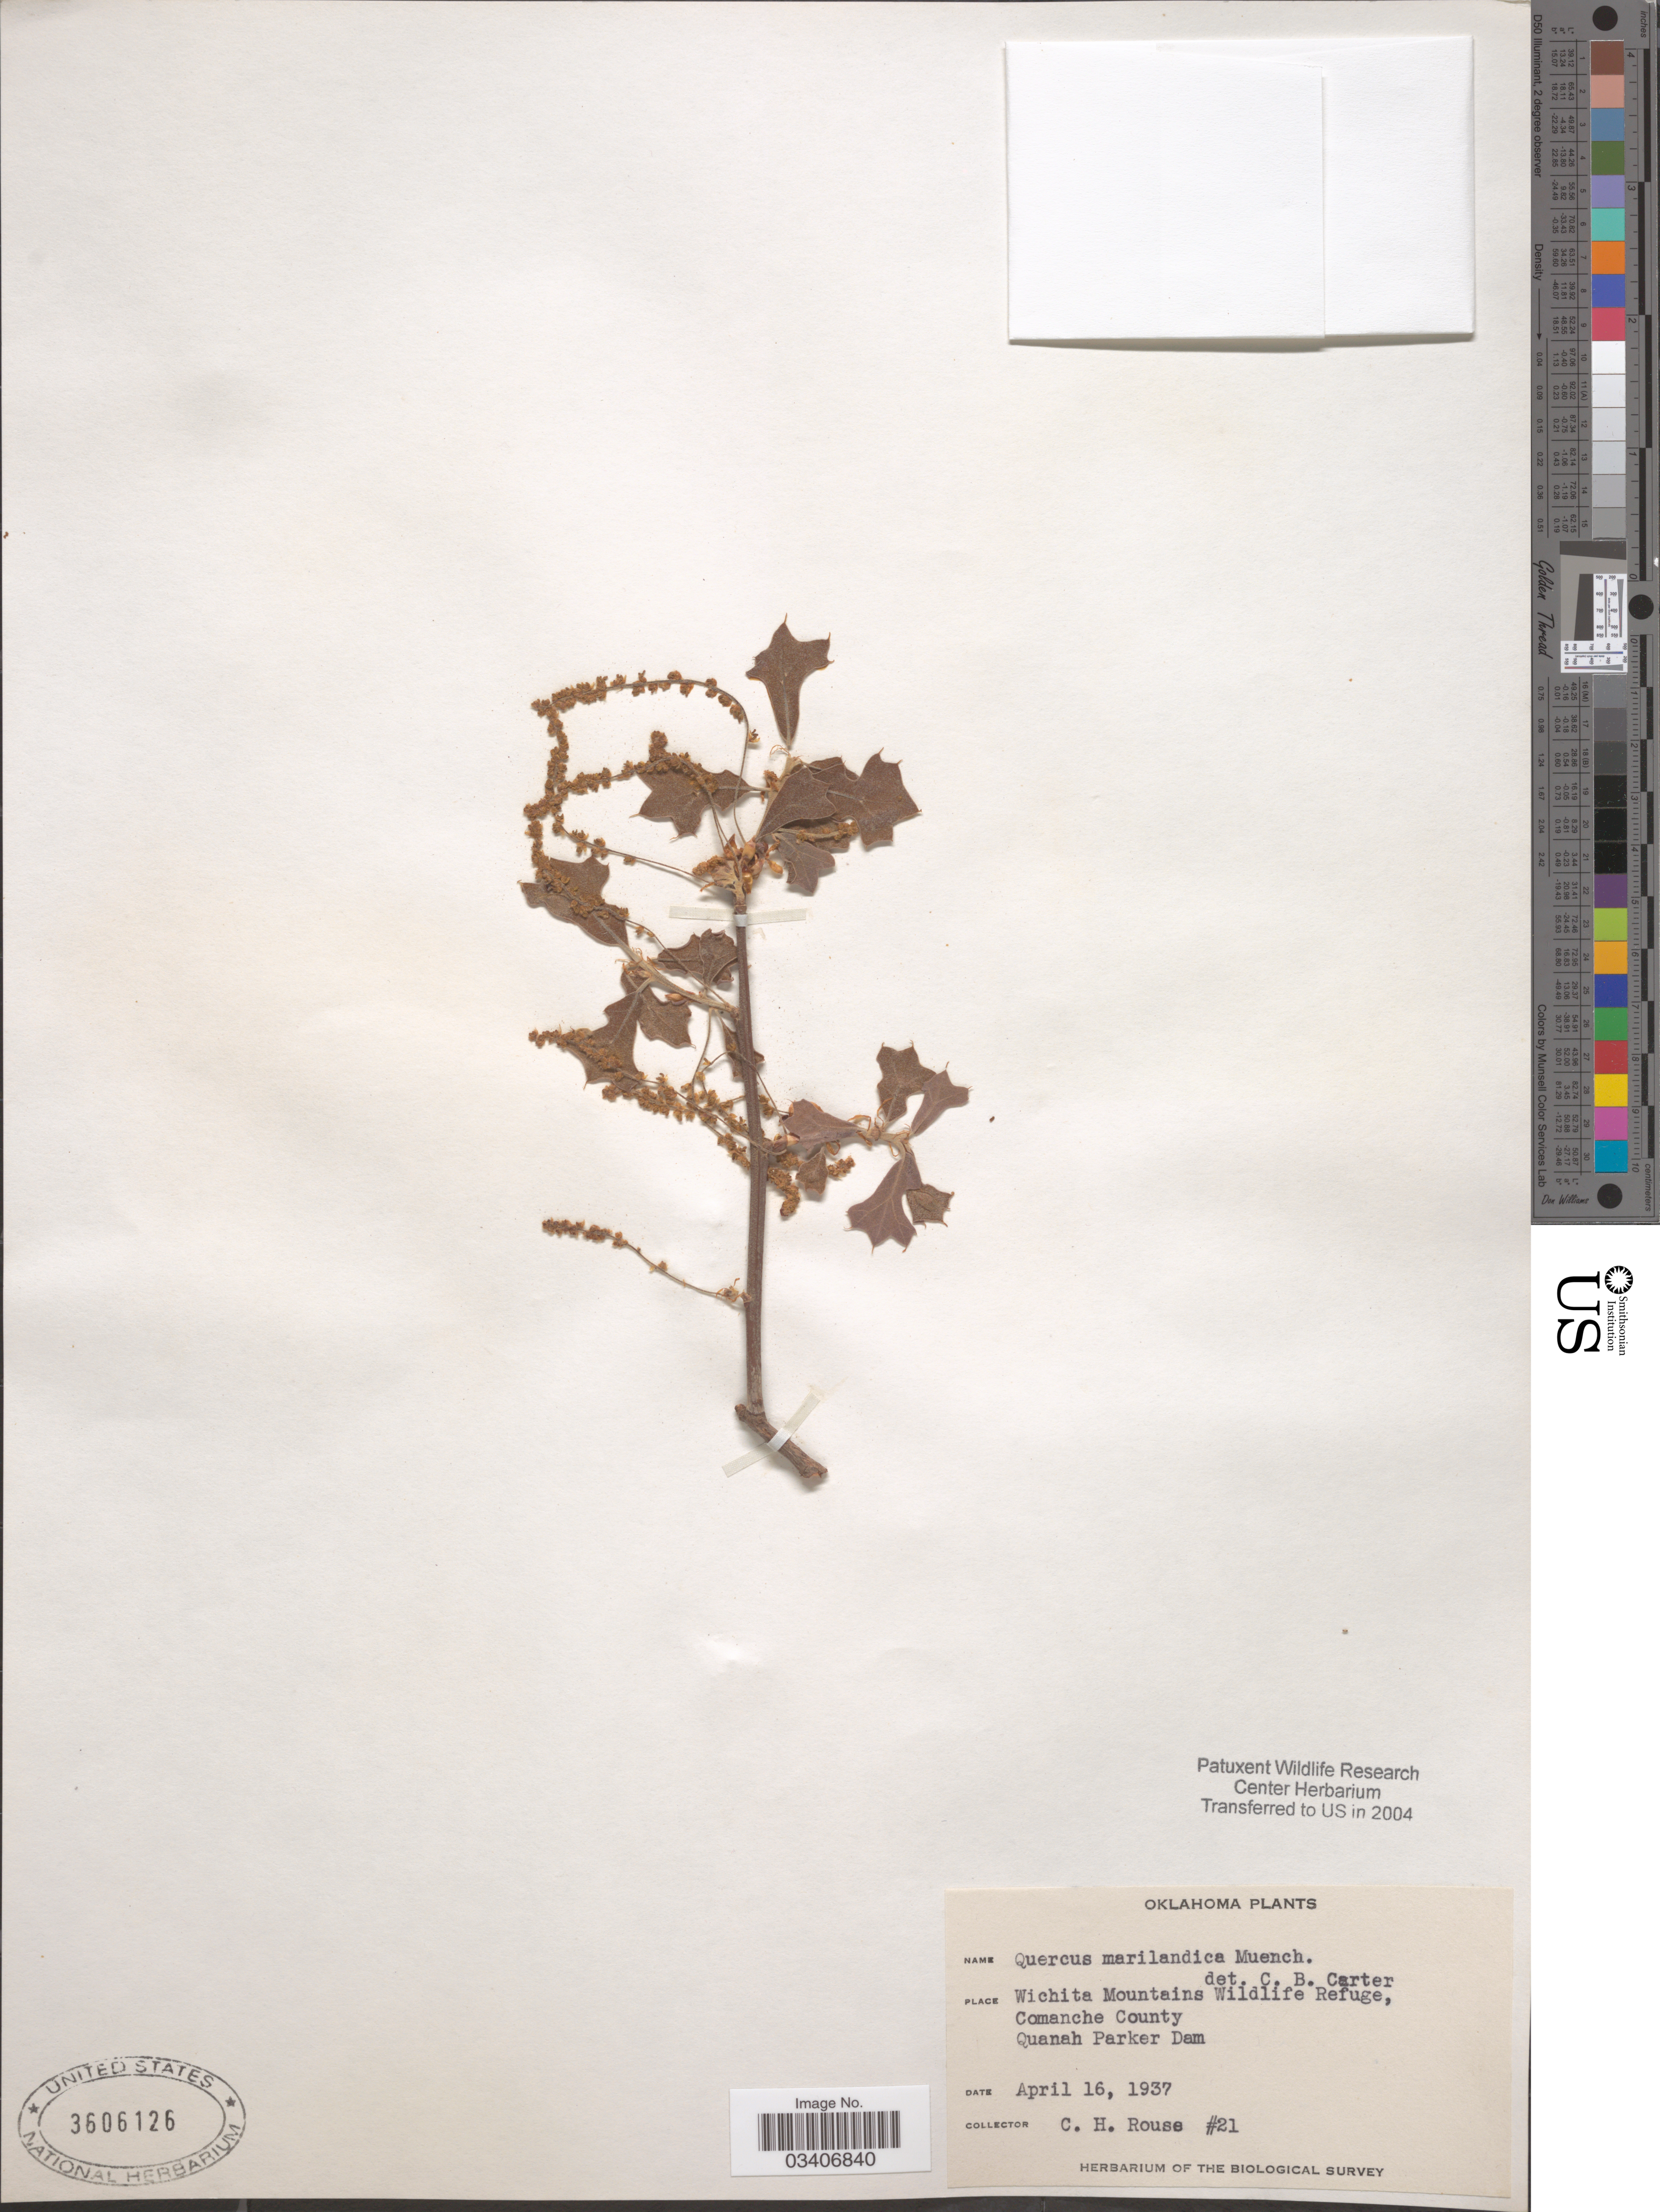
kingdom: Plantae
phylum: Tracheophyta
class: Magnoliopsida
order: Fagales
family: Fagaceae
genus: Quercus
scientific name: Quercus marilandica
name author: (L.) Münchh.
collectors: C. Rouse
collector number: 21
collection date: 1937-04-16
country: United States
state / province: Oklahoma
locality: Wichita Mountains Wildlife Refuge, Comanche County, Quanah Parker Dam.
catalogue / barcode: US 3606126